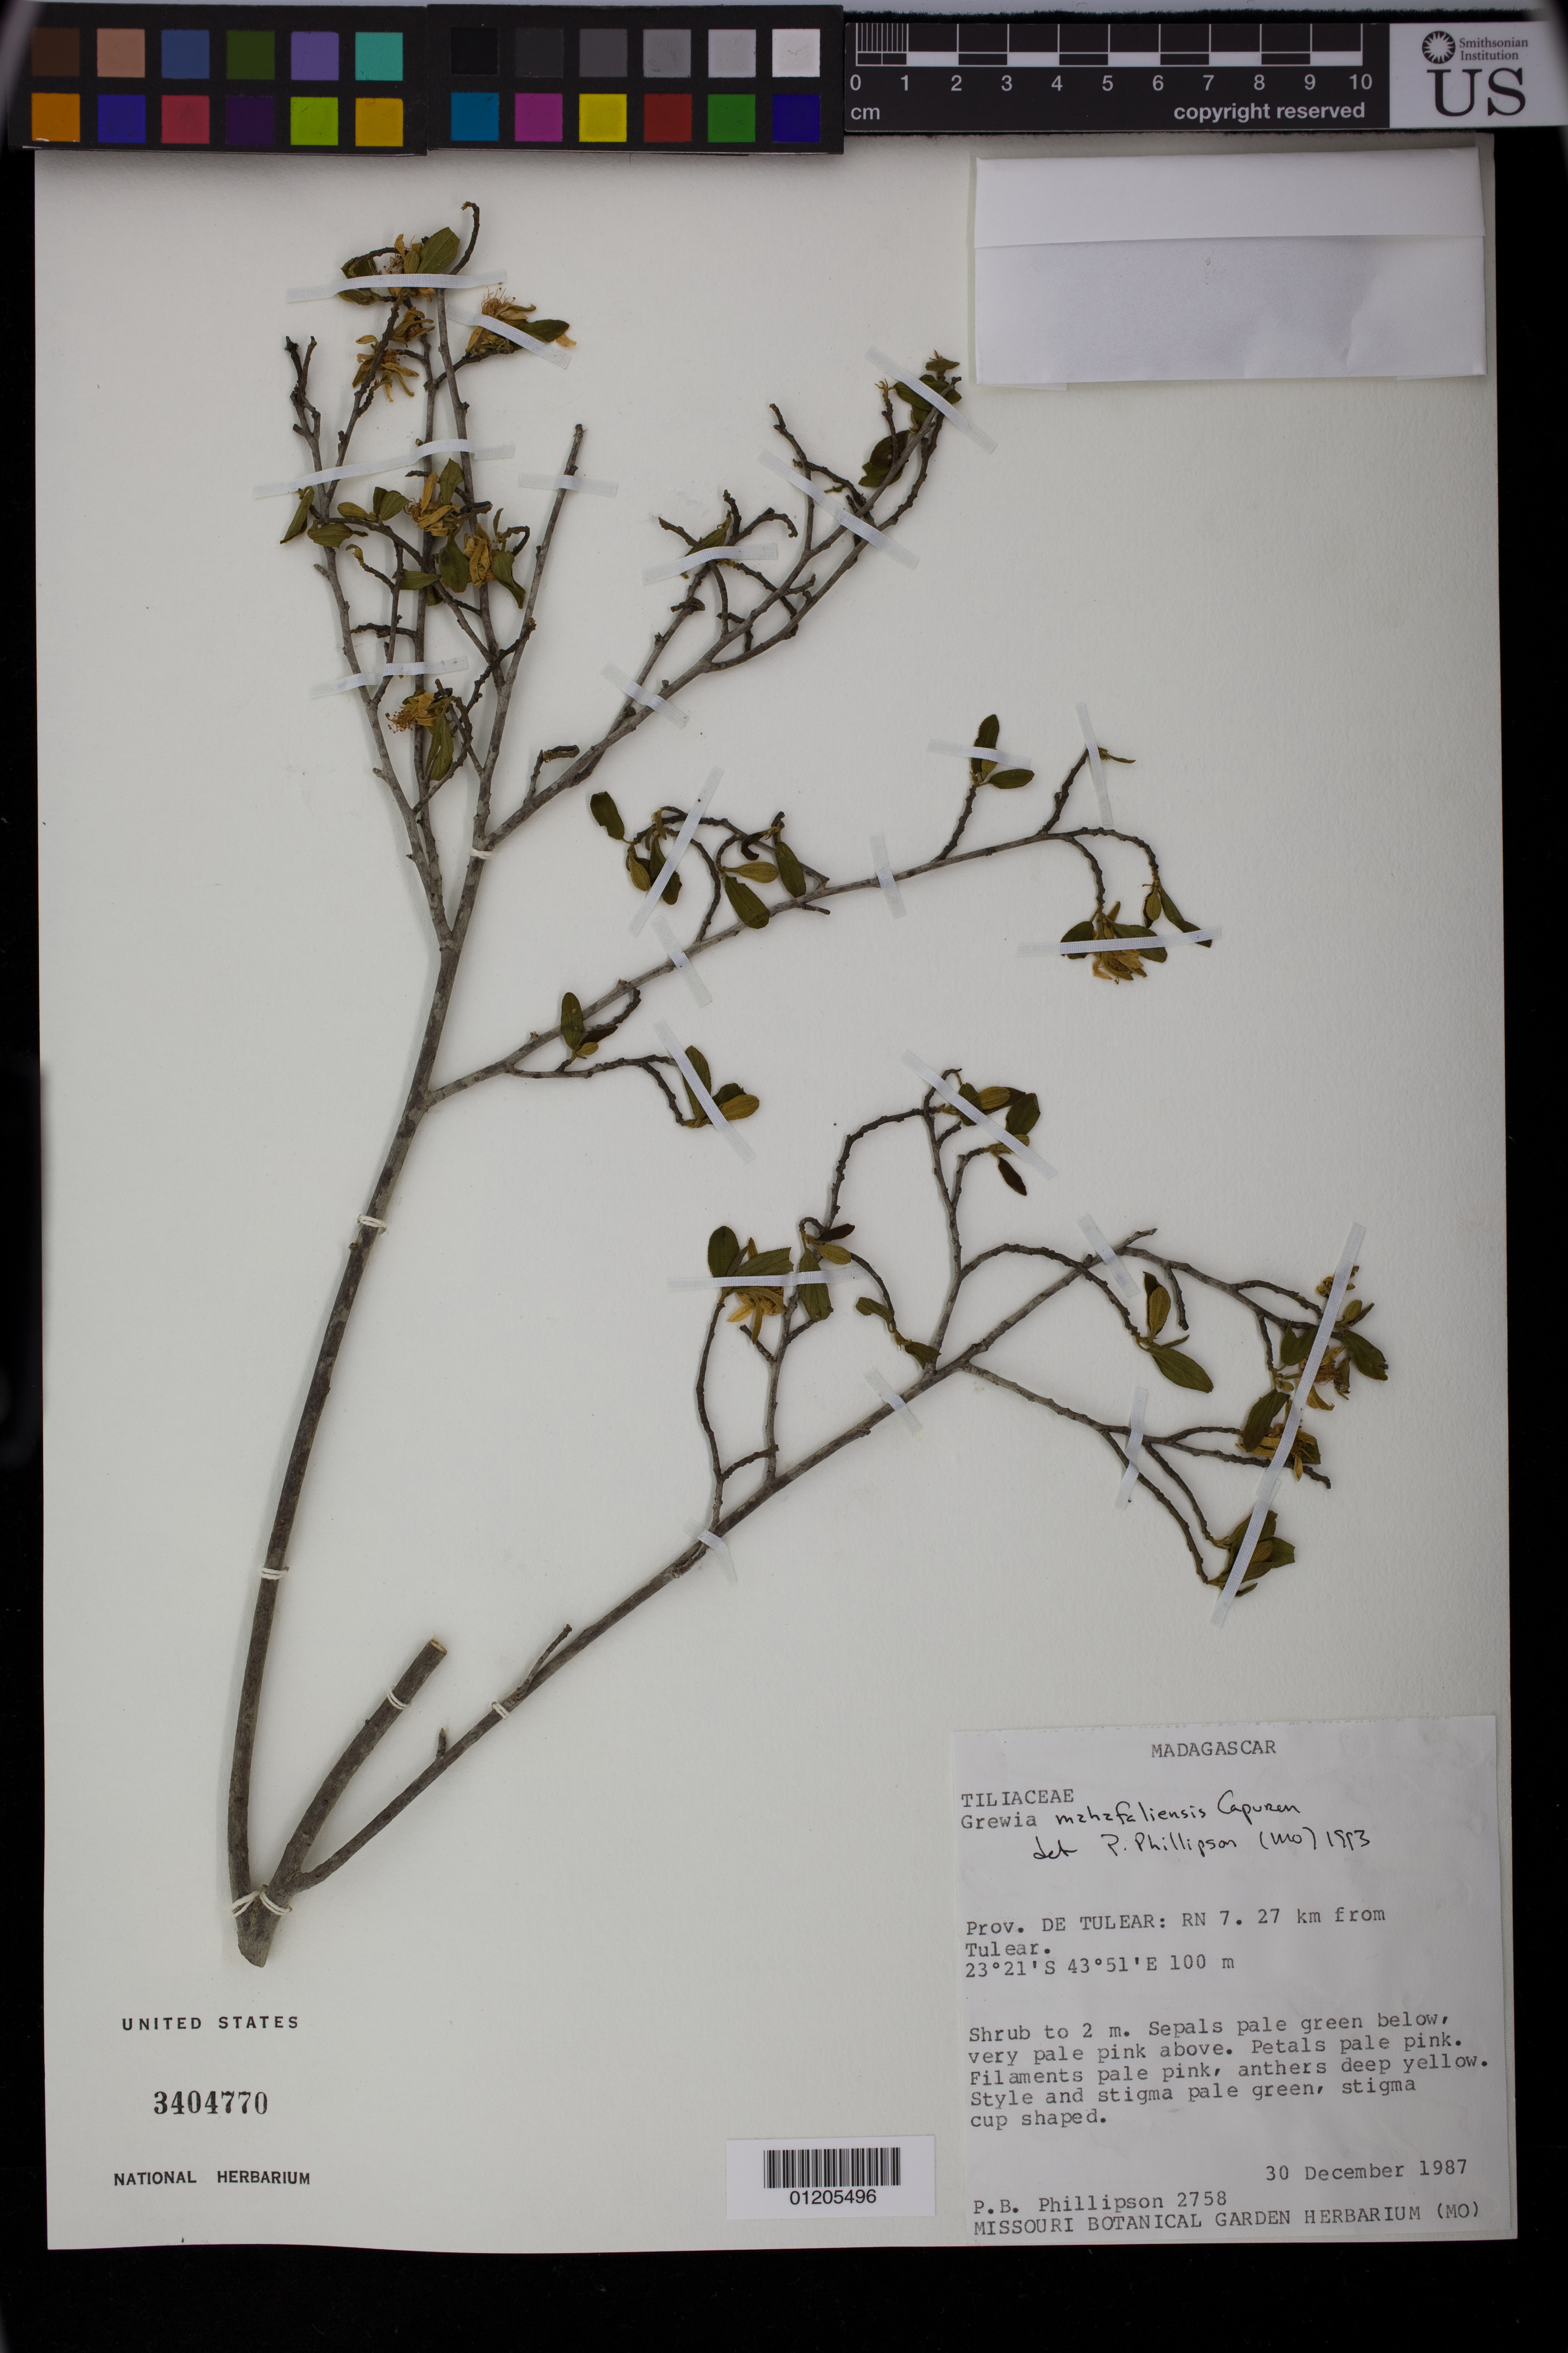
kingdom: Plantae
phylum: Tracheophyta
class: Magnoliopsida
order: Malvales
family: Malvaceae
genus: Grewia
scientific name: Grewia mahafaliensis Capuron ined.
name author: Capuron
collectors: P. B. Phillipson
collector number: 2758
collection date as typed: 30 Dec 1987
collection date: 1987-12-30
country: Madagascar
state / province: Atsimo-Andrefana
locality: Prov. De Tulear: RN 7. 27 km from Tulear.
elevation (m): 100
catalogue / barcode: US 3404770